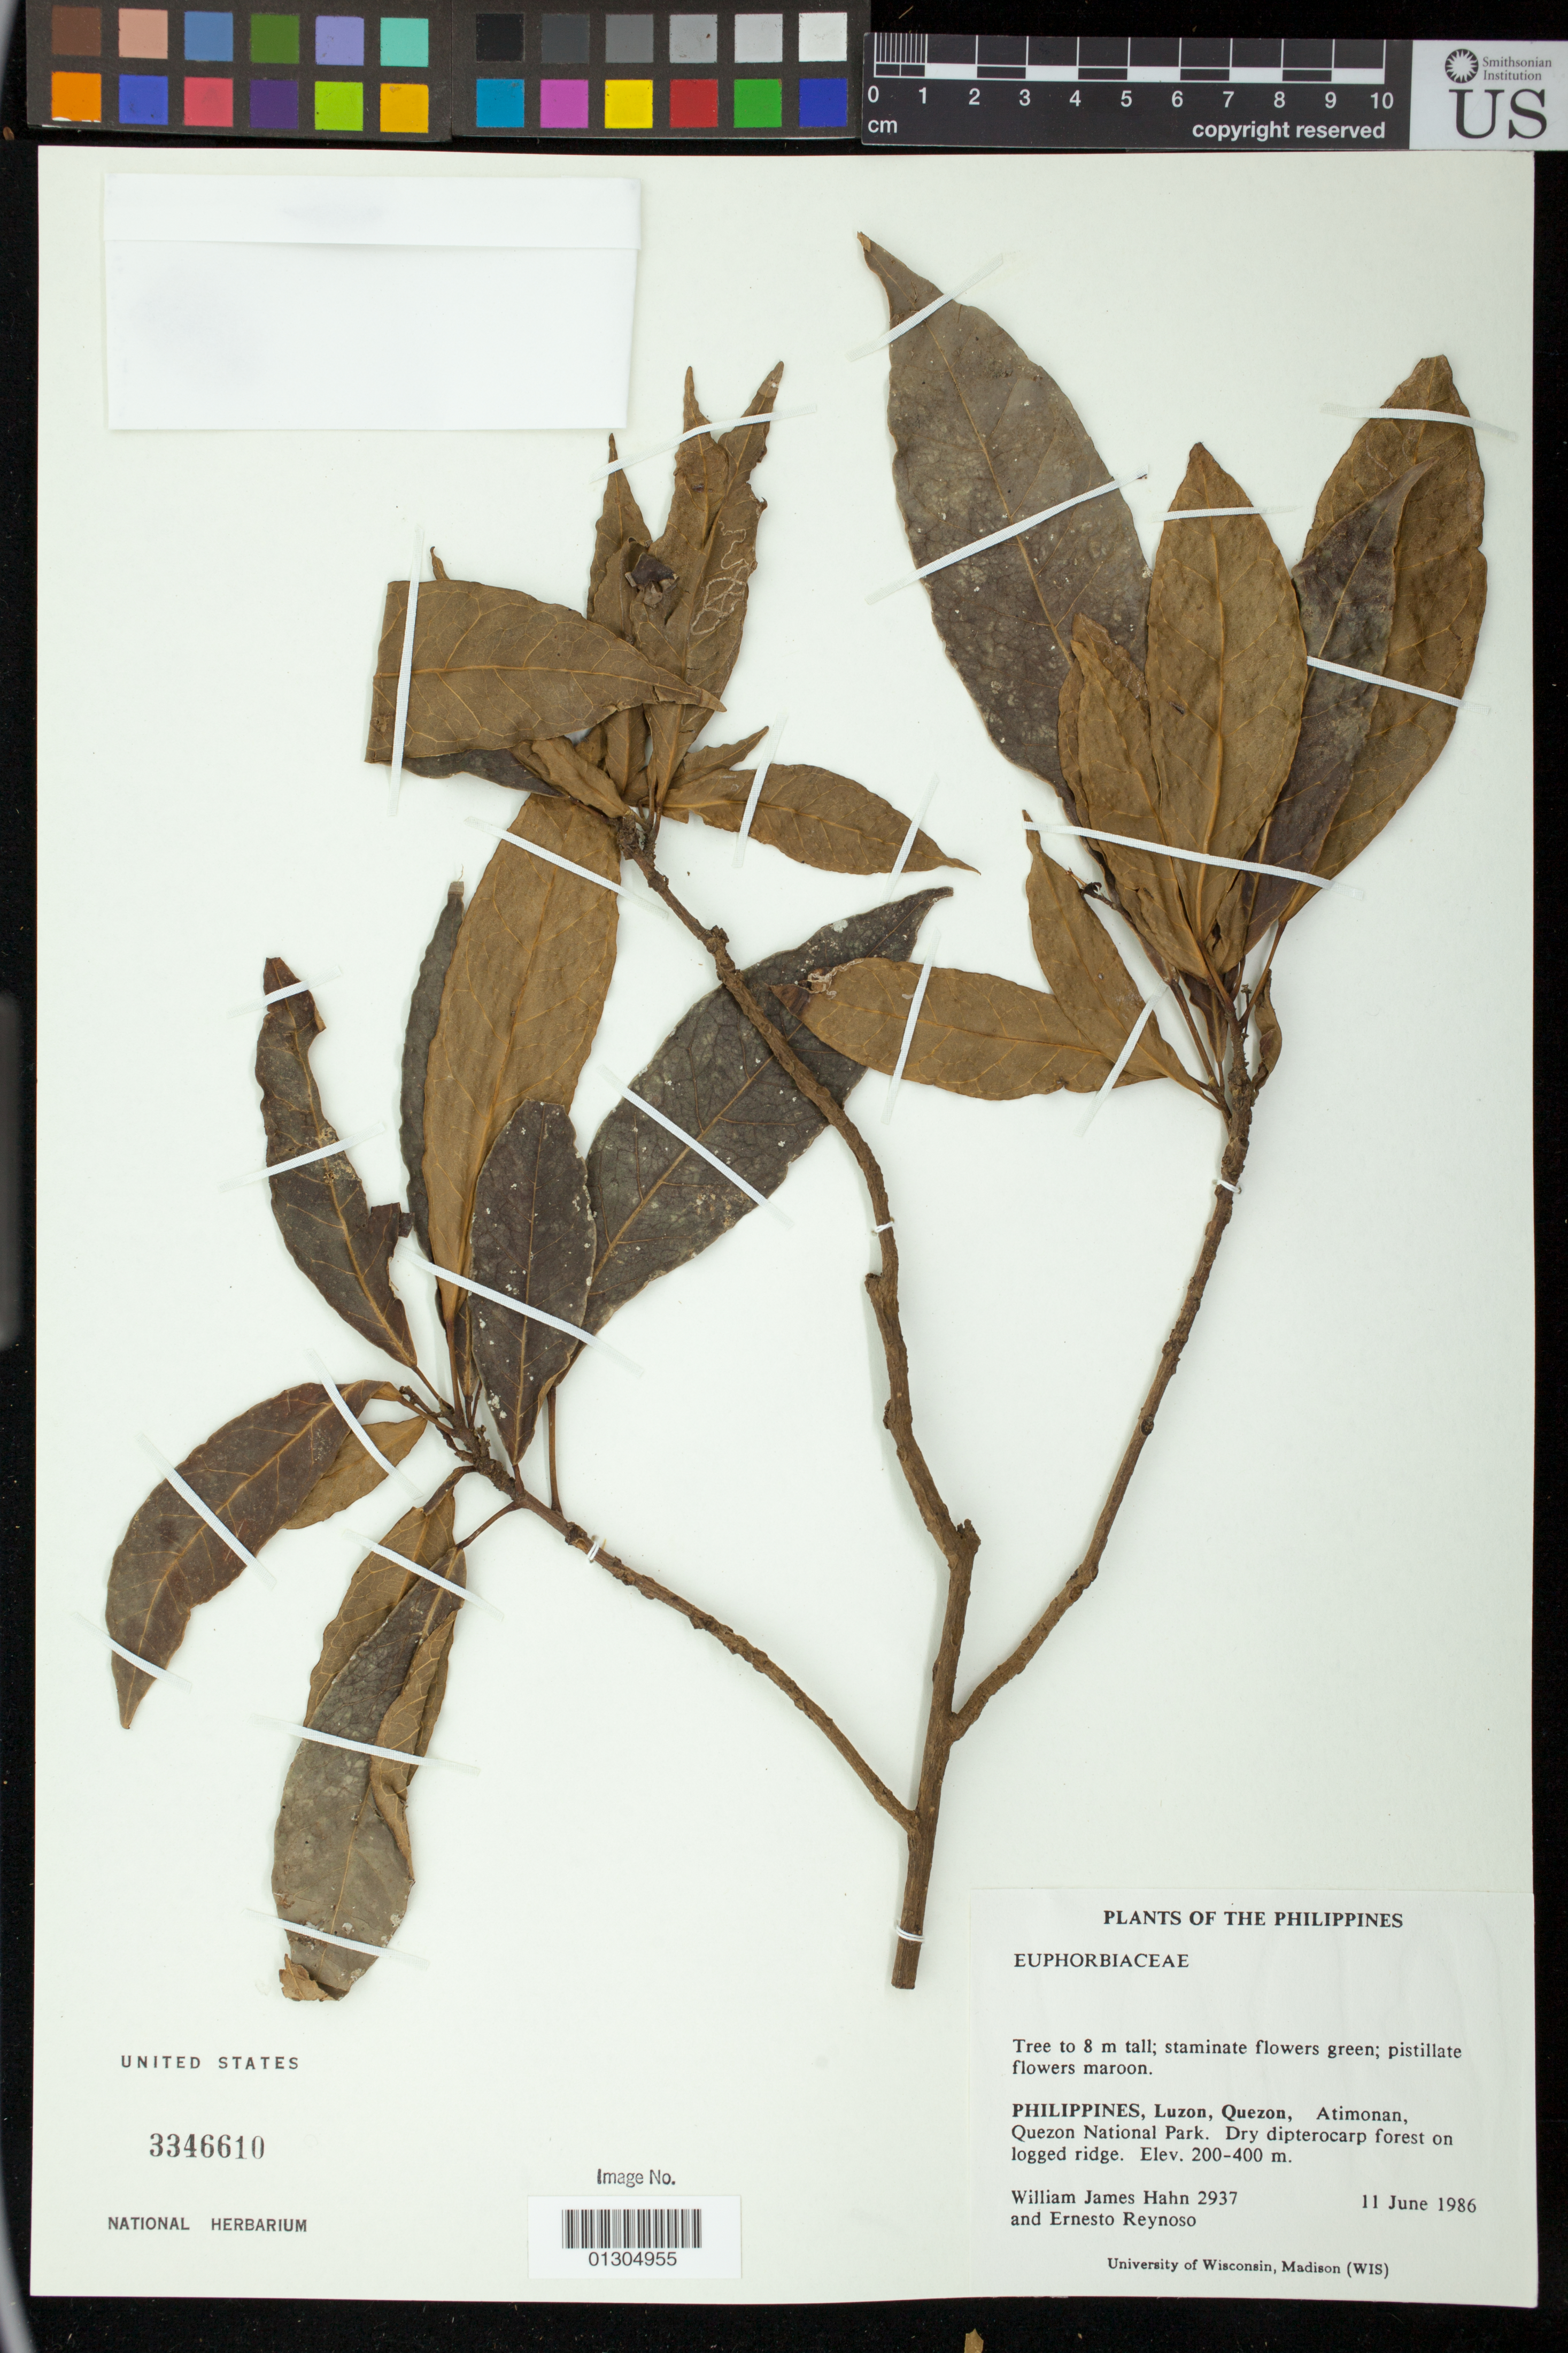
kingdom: Plantae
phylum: Tracheophyta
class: Magnoliopsida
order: Malpighiales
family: Euphorbiaceae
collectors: W. J. Hahn & E. Reynoso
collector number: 2937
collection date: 1986-06-11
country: Philippines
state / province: Calabarzon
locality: Luzon, Quezon, Atimonan, Quezon National Park.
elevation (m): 200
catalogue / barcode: US 3346610